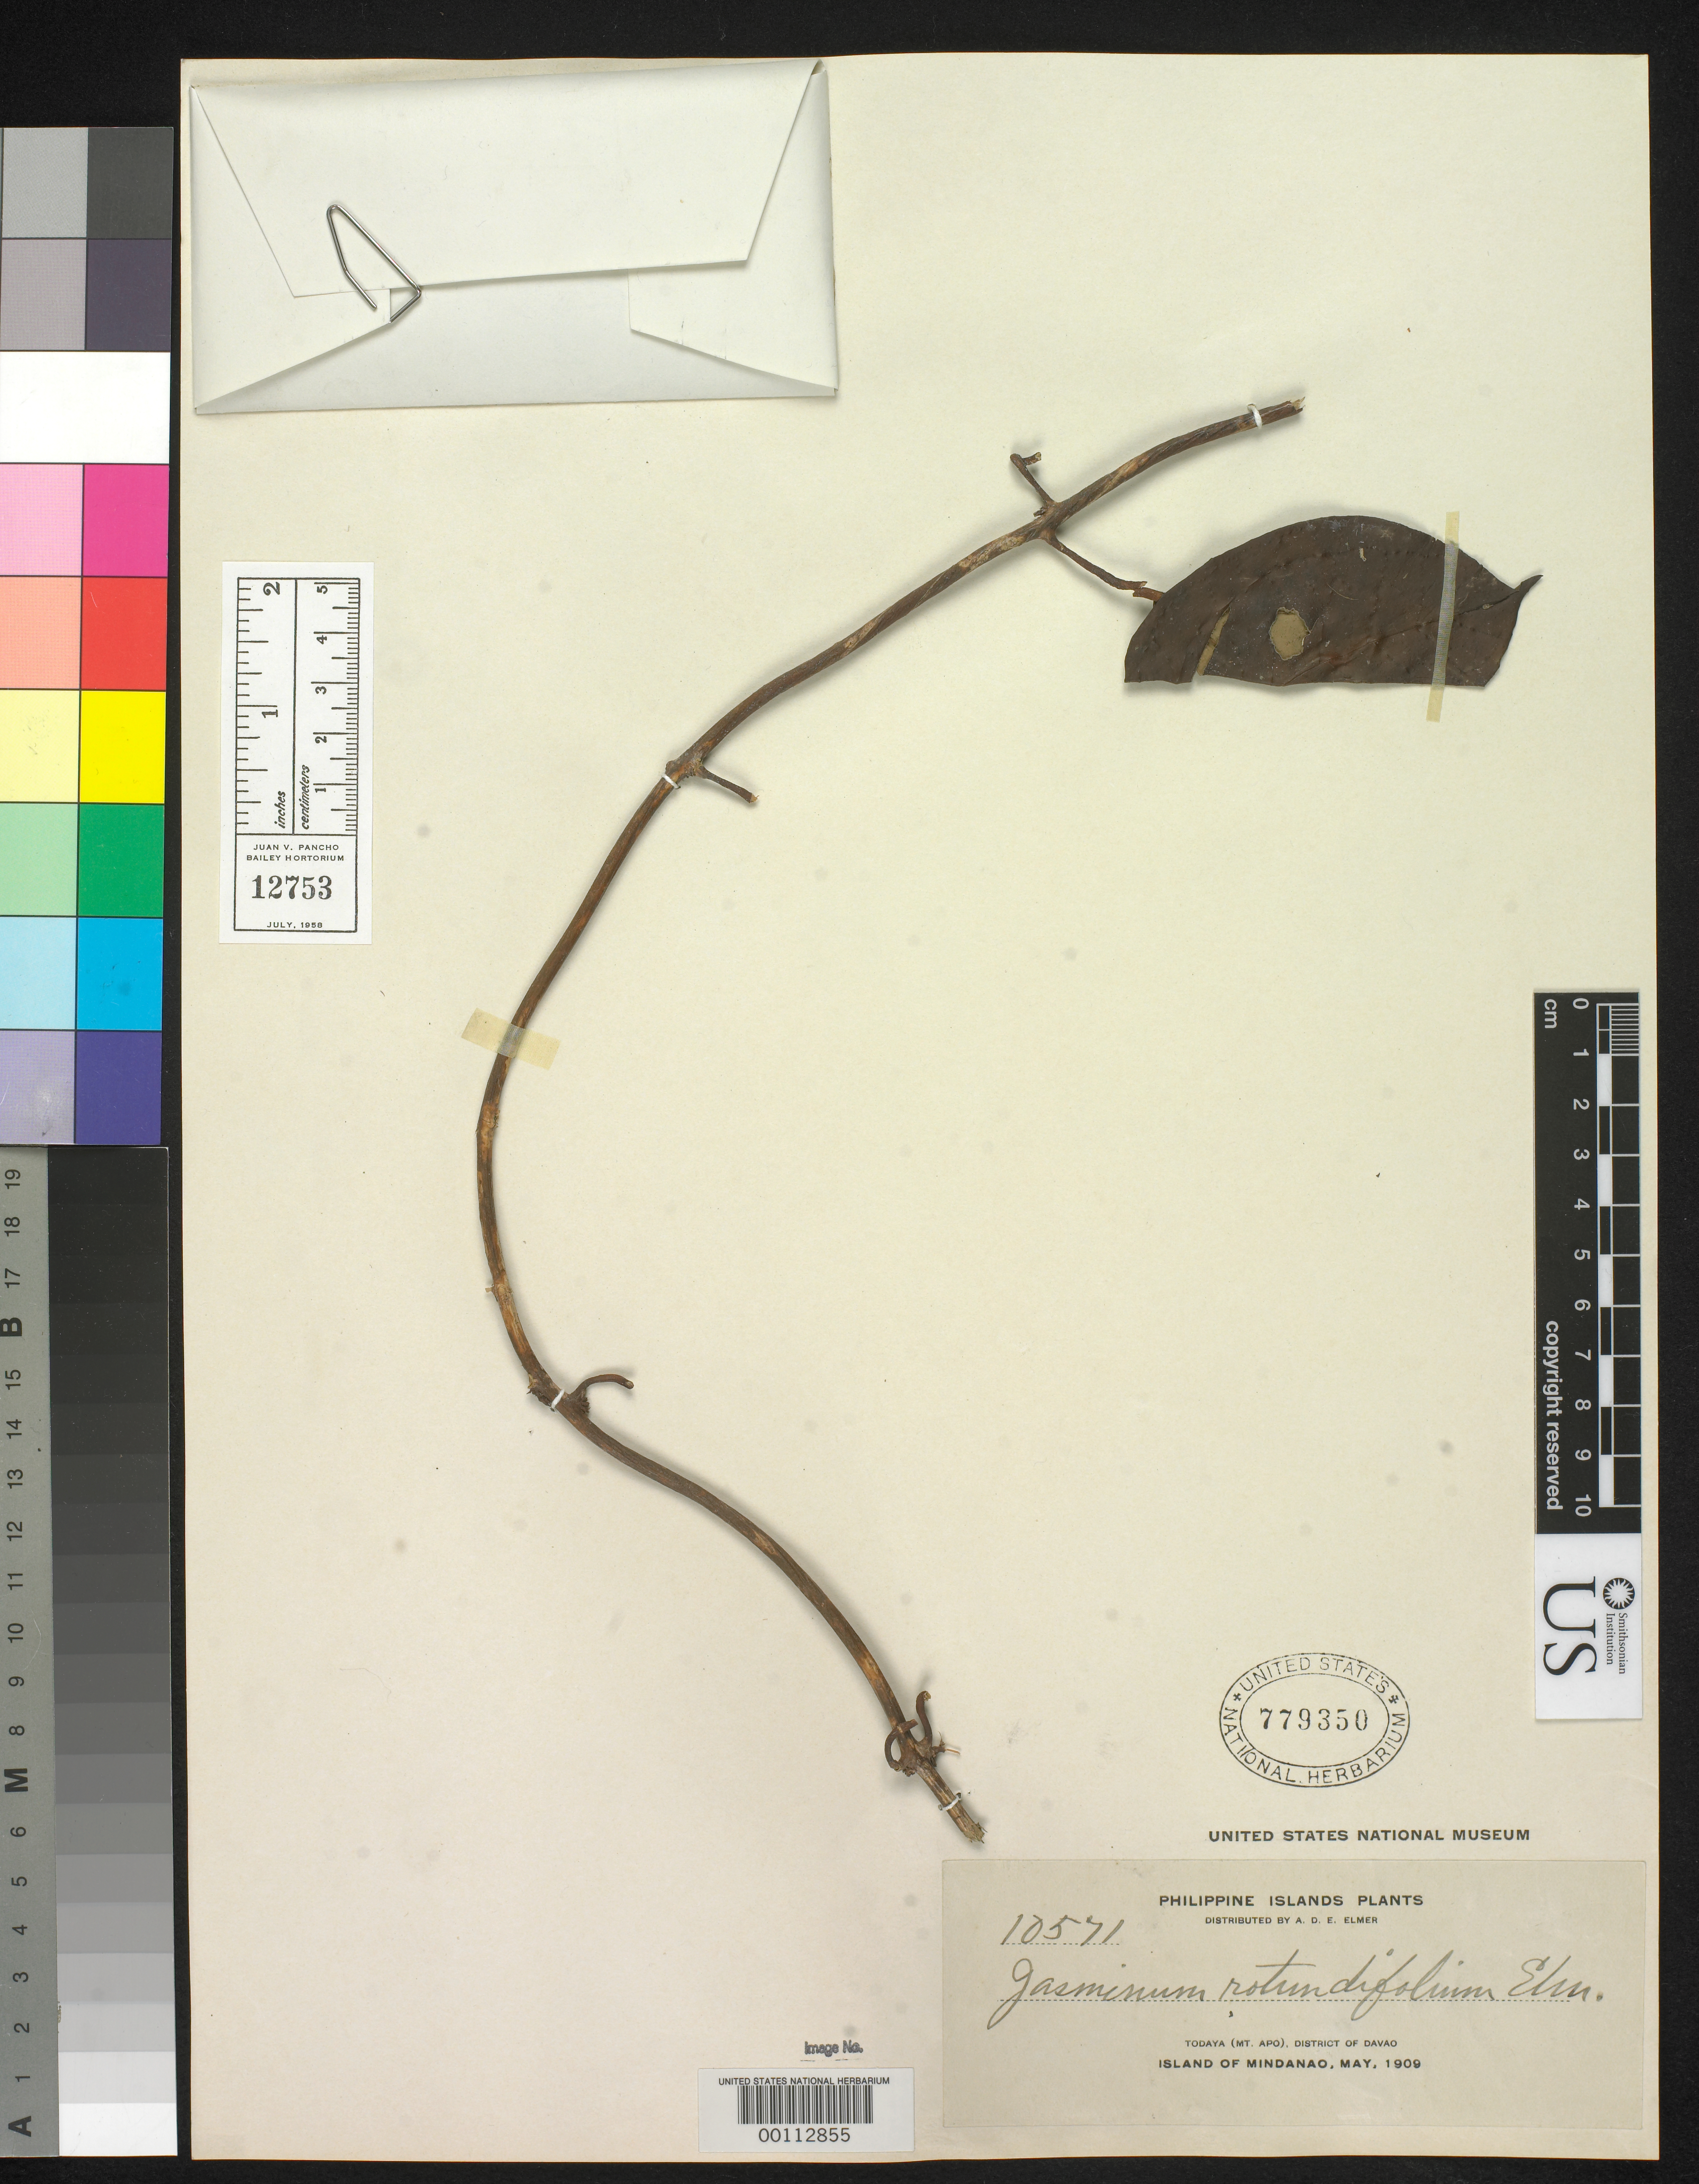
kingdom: Plantae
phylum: Tracheophyta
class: Magnoliopsida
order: Lamiales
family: Oleaceae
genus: Jasminum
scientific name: Jasminum rotundifolium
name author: Elmer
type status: Isotype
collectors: A. D. E. Elmer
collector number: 10571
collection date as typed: May 1909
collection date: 1909-05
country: Philippines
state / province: Davao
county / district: Davao del Sur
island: Mindanao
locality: Todaya, Mt. Apo.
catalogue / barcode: US 779350